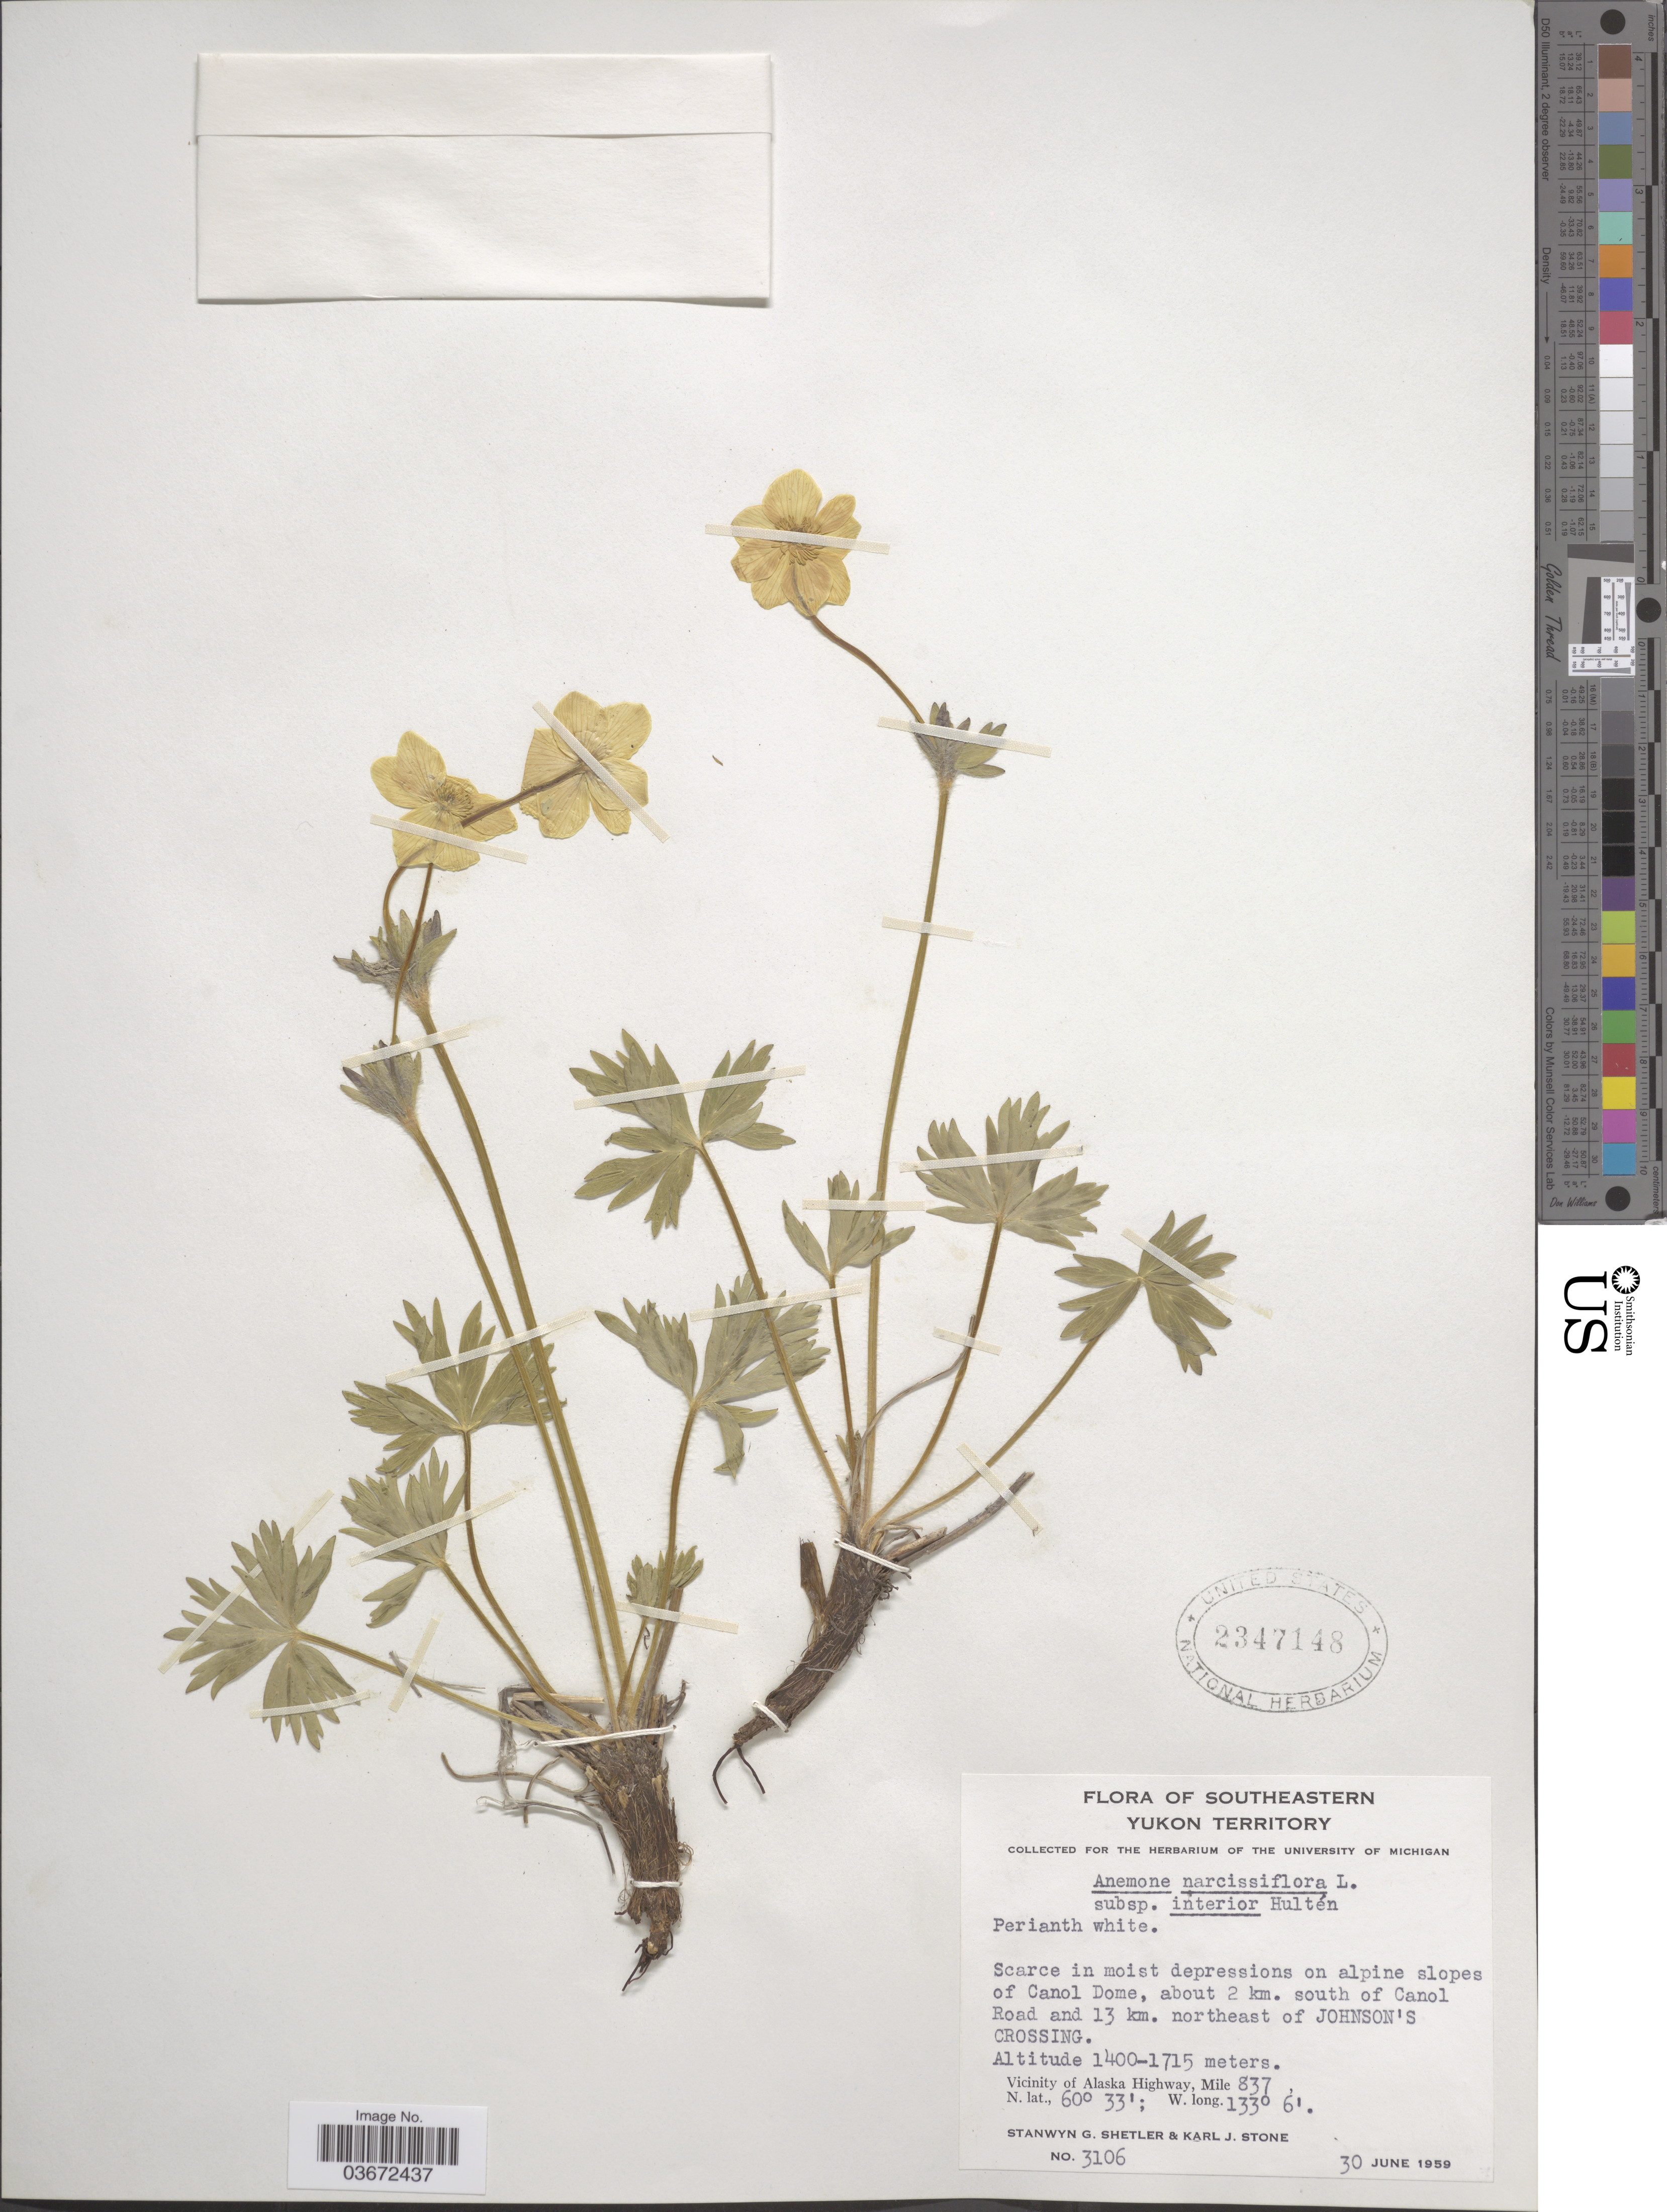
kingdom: Plantae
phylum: Tracheophyta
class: Magnoliopsida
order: Ranunculales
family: Ranunculaceae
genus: Anemone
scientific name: Anemone narcissiflora var. interior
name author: (Hultén) B. Boivin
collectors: S. Shetler & K. J. Stone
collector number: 3106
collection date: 1959-06-30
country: Canada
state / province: Yukon Territory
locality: Southeastern Yukon Territory. On alpine slope of Canol Dome, about 2 km. south of Canol Road and 13 km. northeast of Johnson's Crossing. Vicinity of Alaska Highway, Mile 837.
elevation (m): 1400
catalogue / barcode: US 2347148